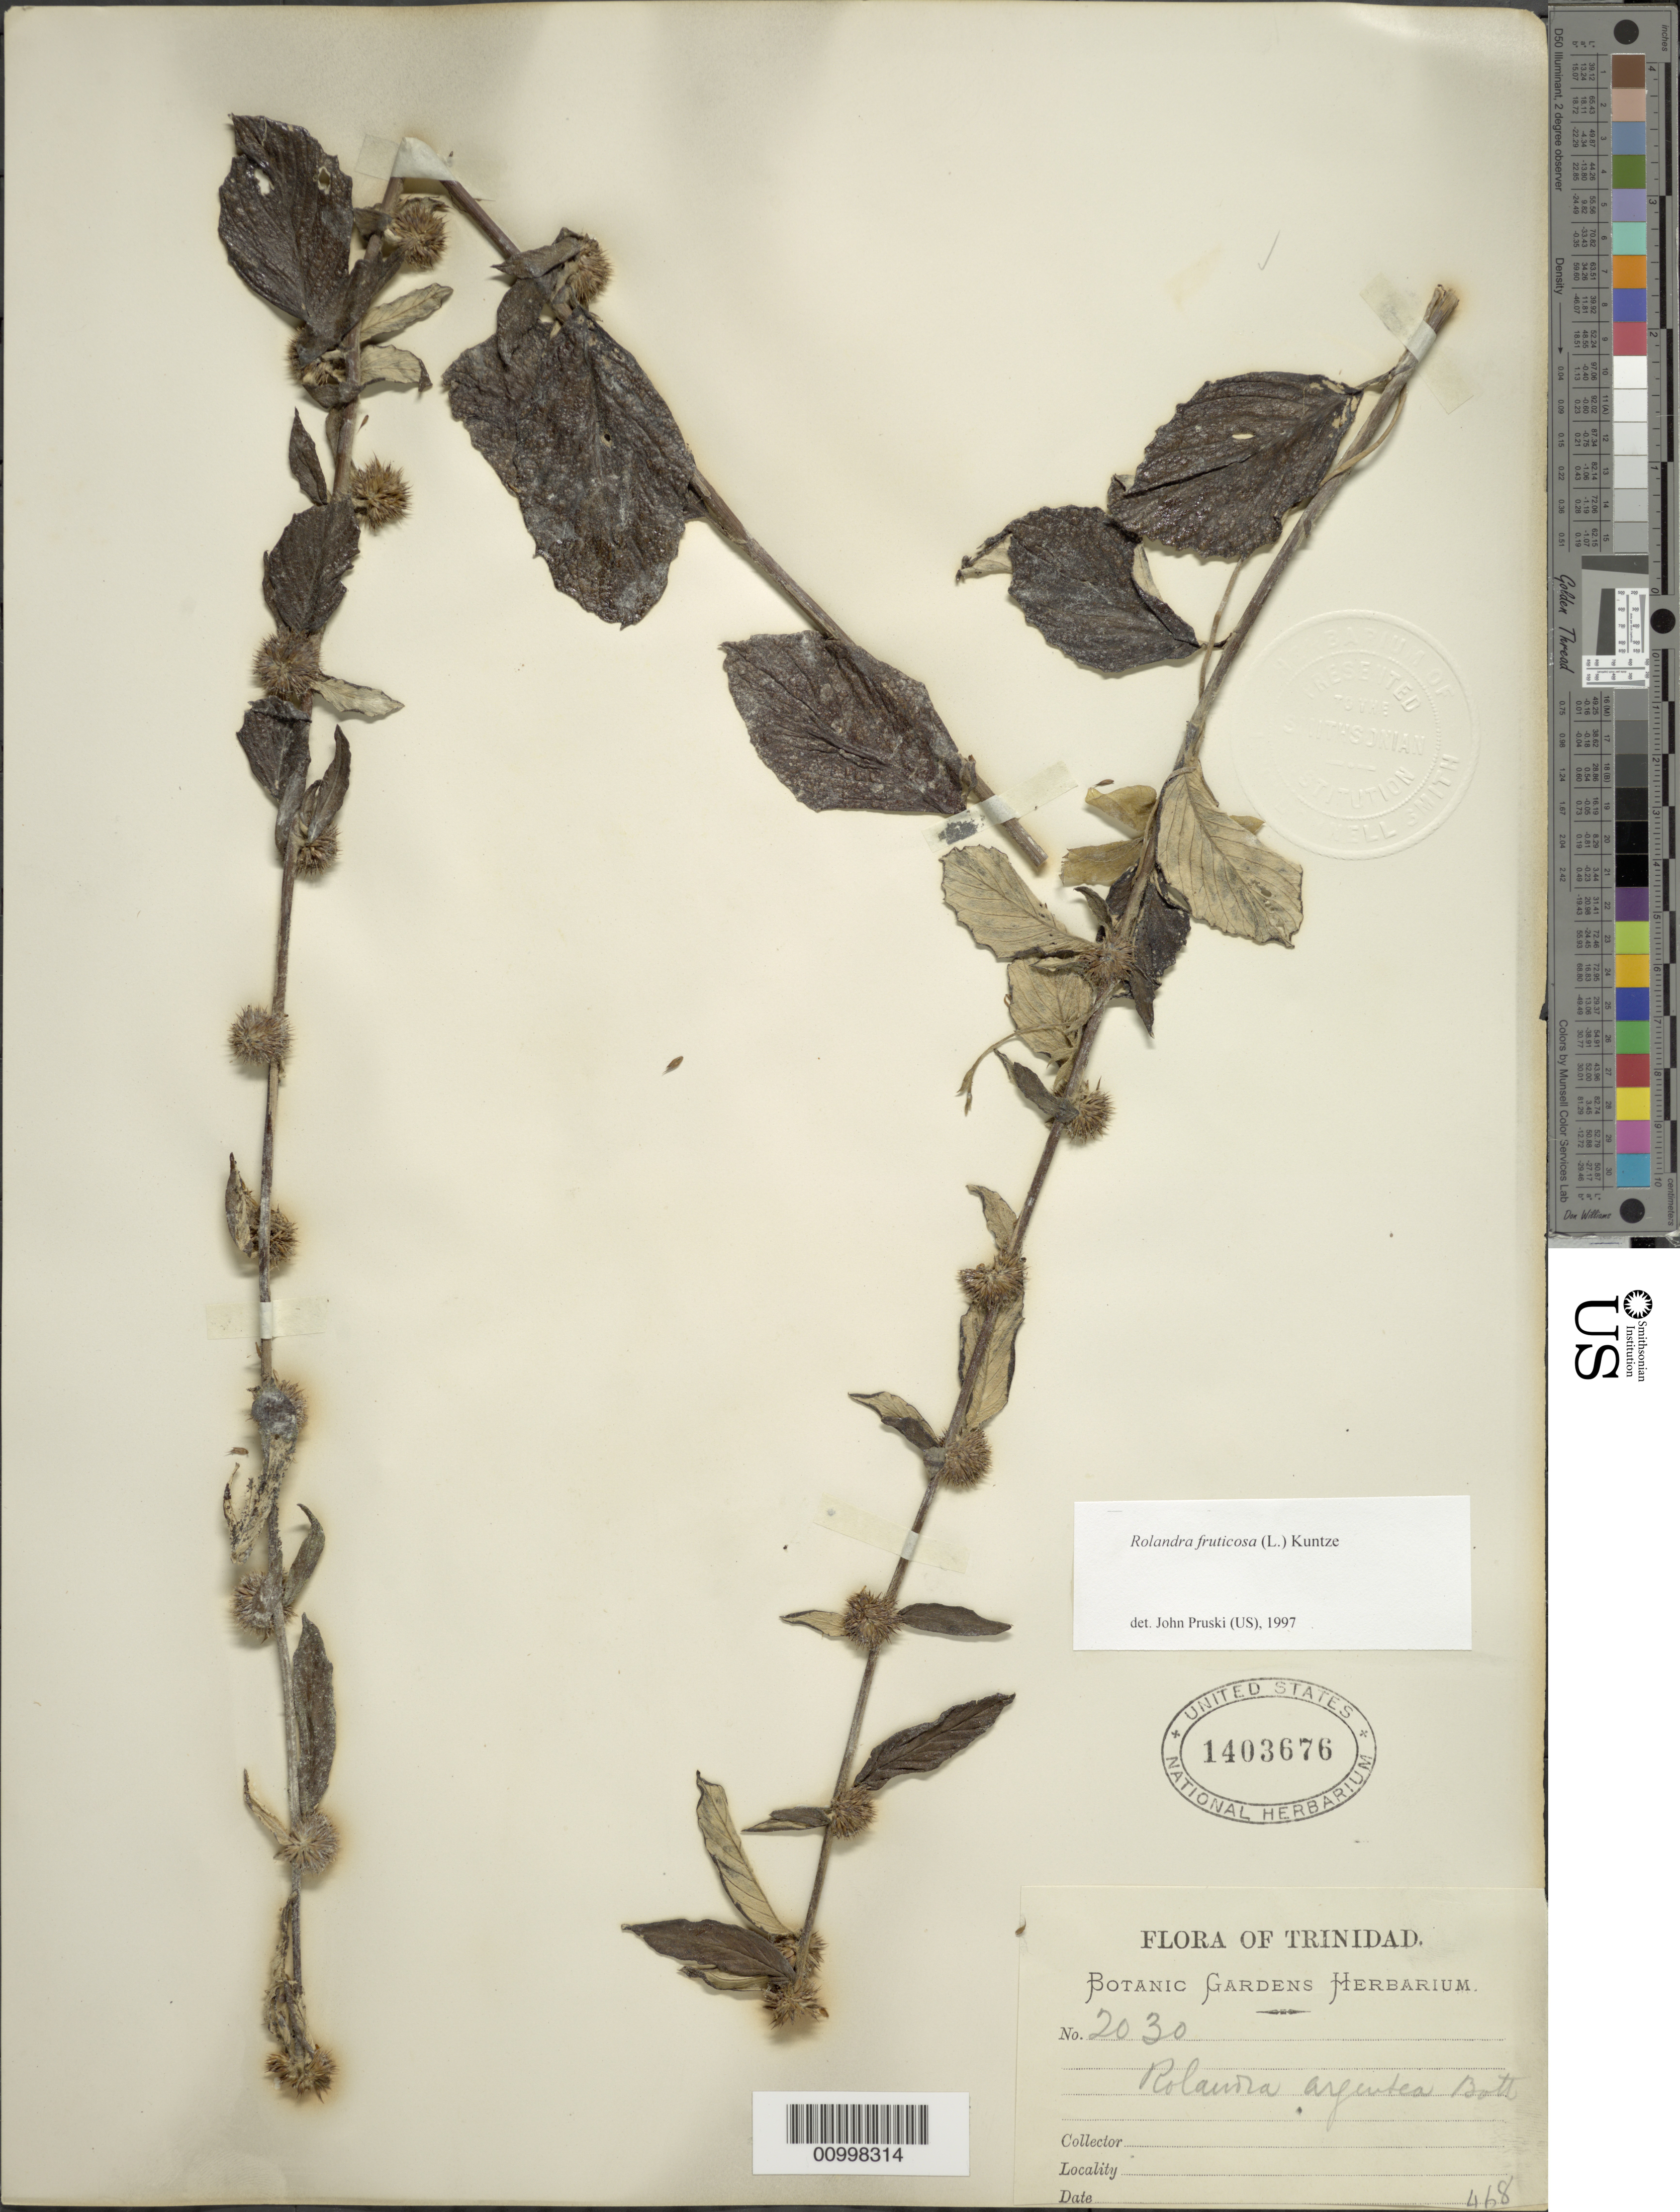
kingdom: Plantae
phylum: Tracheophyta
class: Magnoliopsida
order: Asterales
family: Asteraceae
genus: Rolandra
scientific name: Rolandra fruticosa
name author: (L.) Kuntze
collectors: Botanic Gardens Herbarium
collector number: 2030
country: Trinidad and Tobago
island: Trinidad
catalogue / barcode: US 1403676